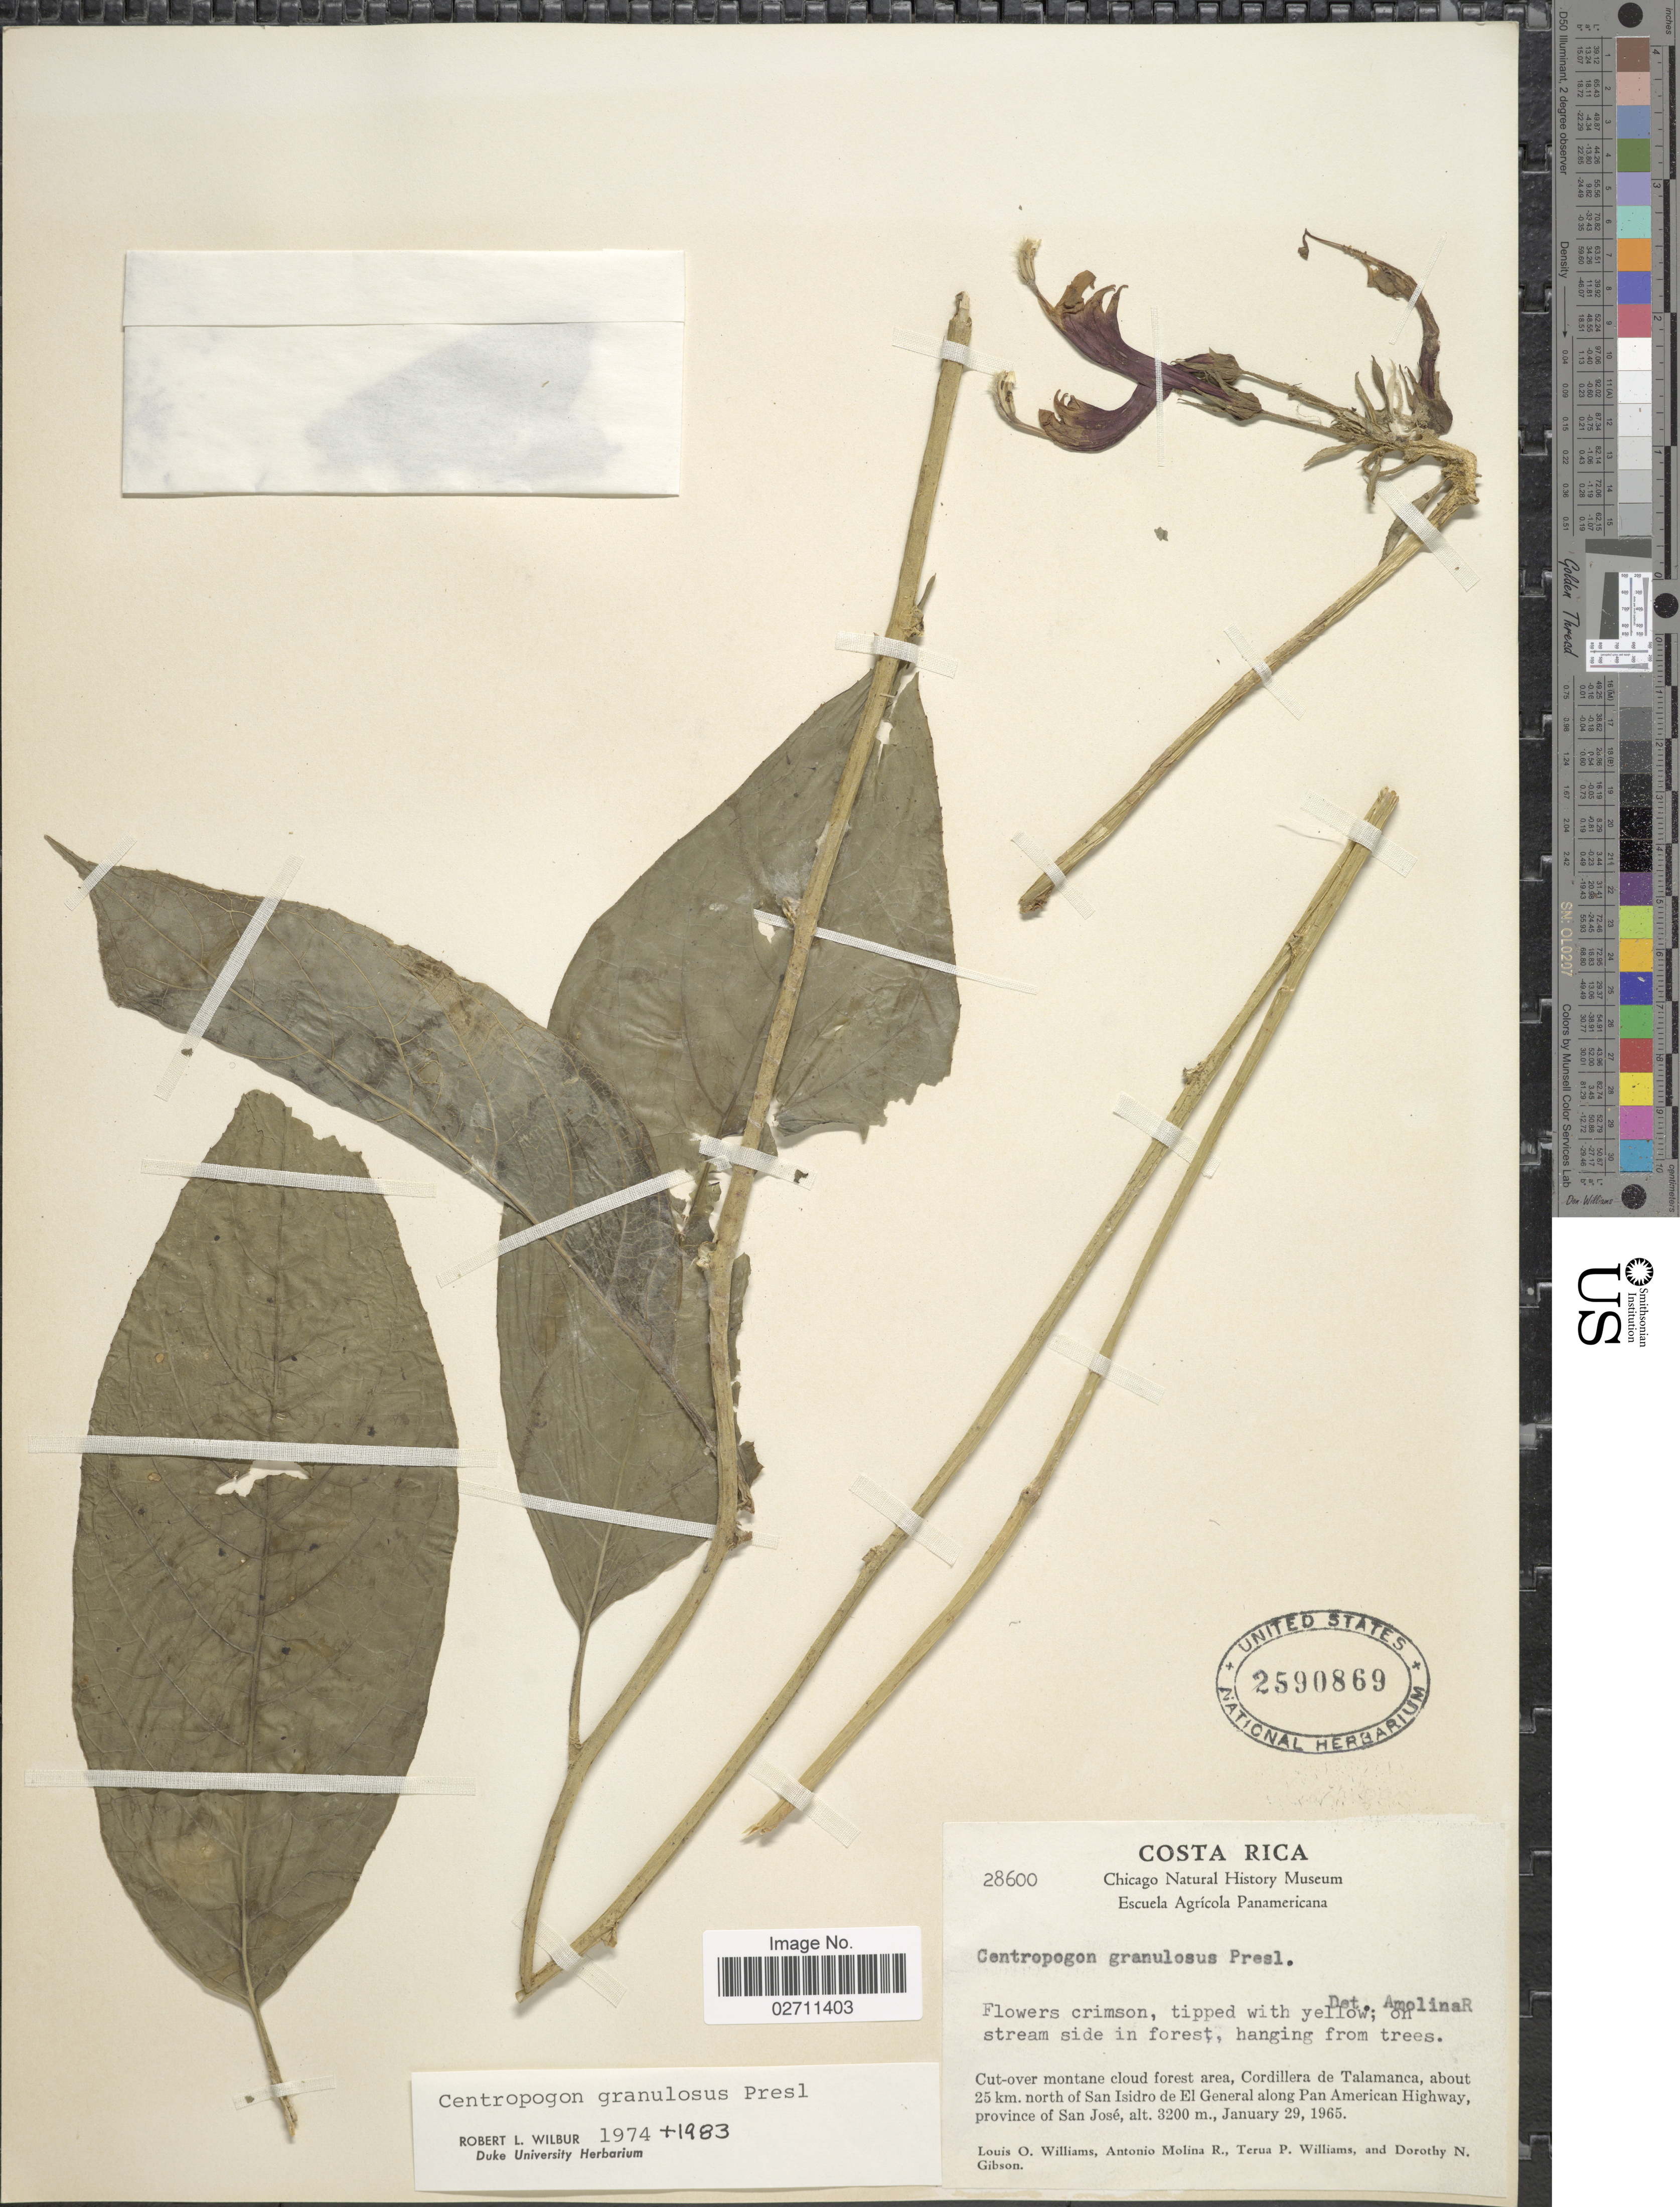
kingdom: Plantae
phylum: Tracheophyta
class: Magnoliopsida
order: Asterales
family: Campanulaceae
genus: Centropogon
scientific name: Centropogon granulosus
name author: C. Presl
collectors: L. O. Williams, A. Molina R., T. P. Williams & D. N. Gibson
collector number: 28600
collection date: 1965-01-29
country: Costa Rica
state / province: San José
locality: On stream side in forest, cut-over montane cloud forest area, Cordillera de Talamanca, about 25 km. north of San Isidro de El General along Pa American Highway.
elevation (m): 3200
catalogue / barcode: US 2590869